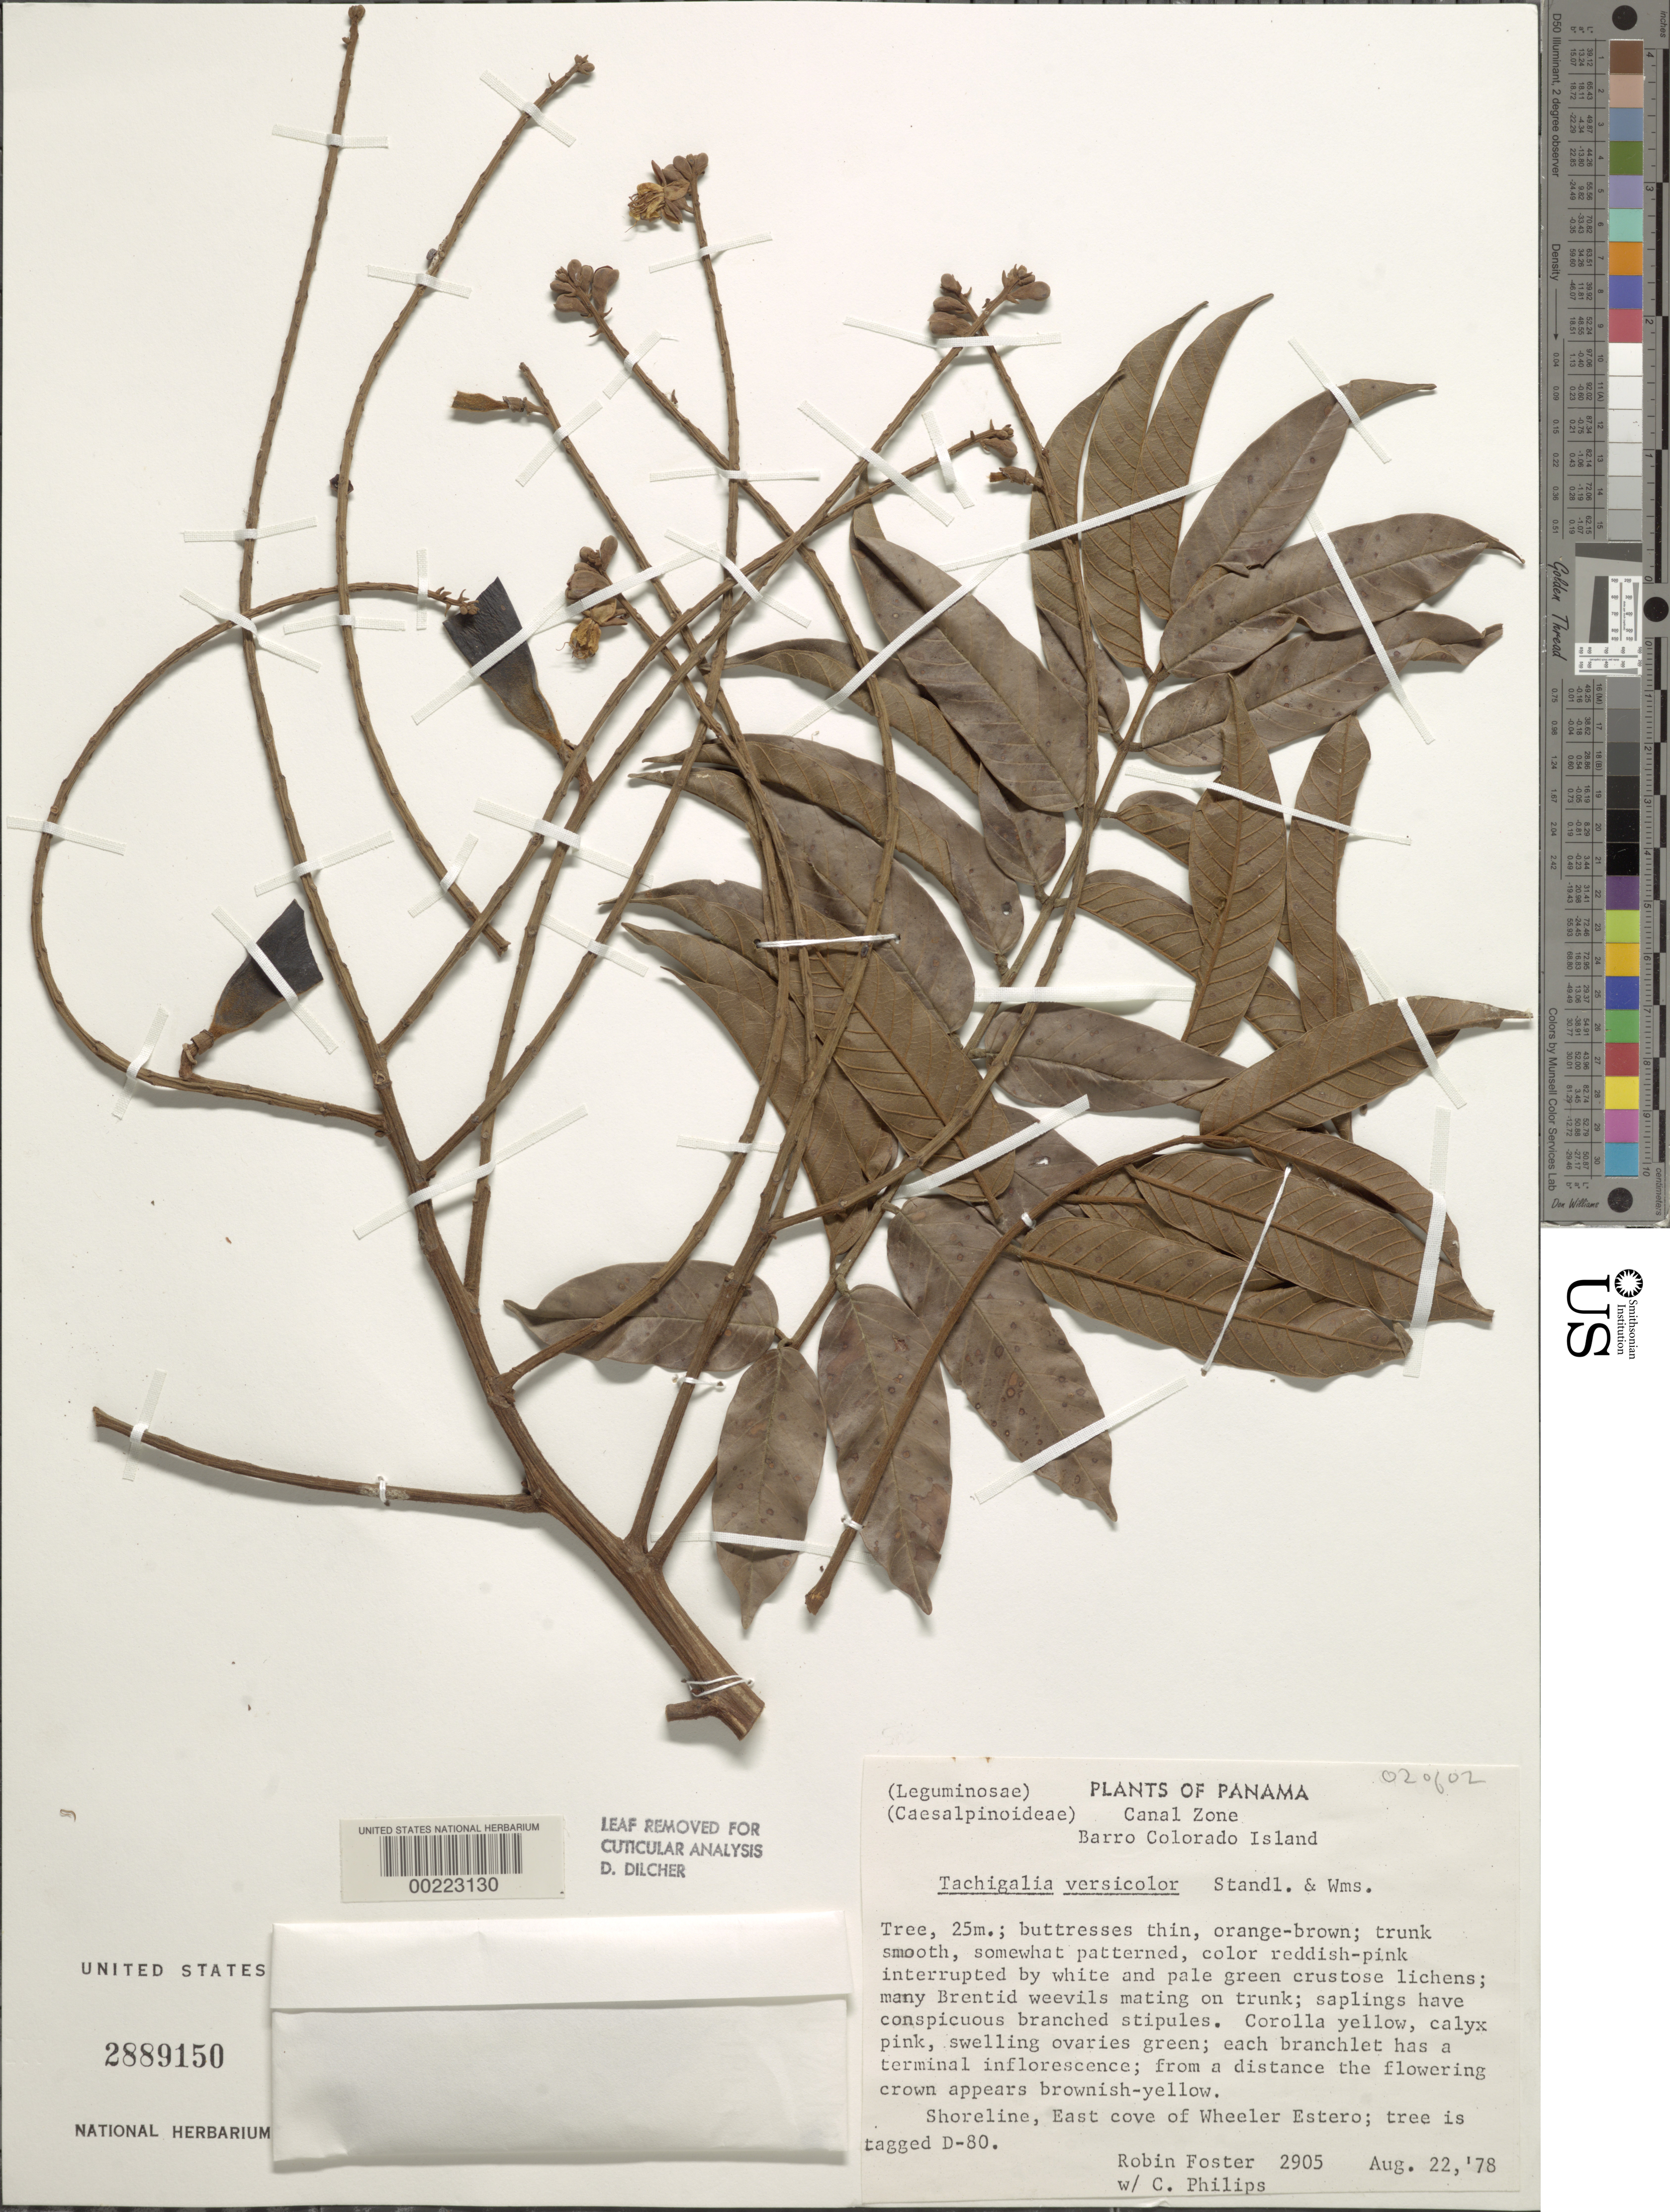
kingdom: Plantae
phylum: Tracheophyta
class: Magnoliopsida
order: Fabales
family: Fabaceae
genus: Tachigali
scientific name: Tachigali versicolor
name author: Standl. & L.O. Williams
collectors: R. Foster & C. Philips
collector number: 2905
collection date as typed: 22 Aug 1978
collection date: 1978-08-22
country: Panama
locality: E cove of Wheeler Estero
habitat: Shoreline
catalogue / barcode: US 2889150